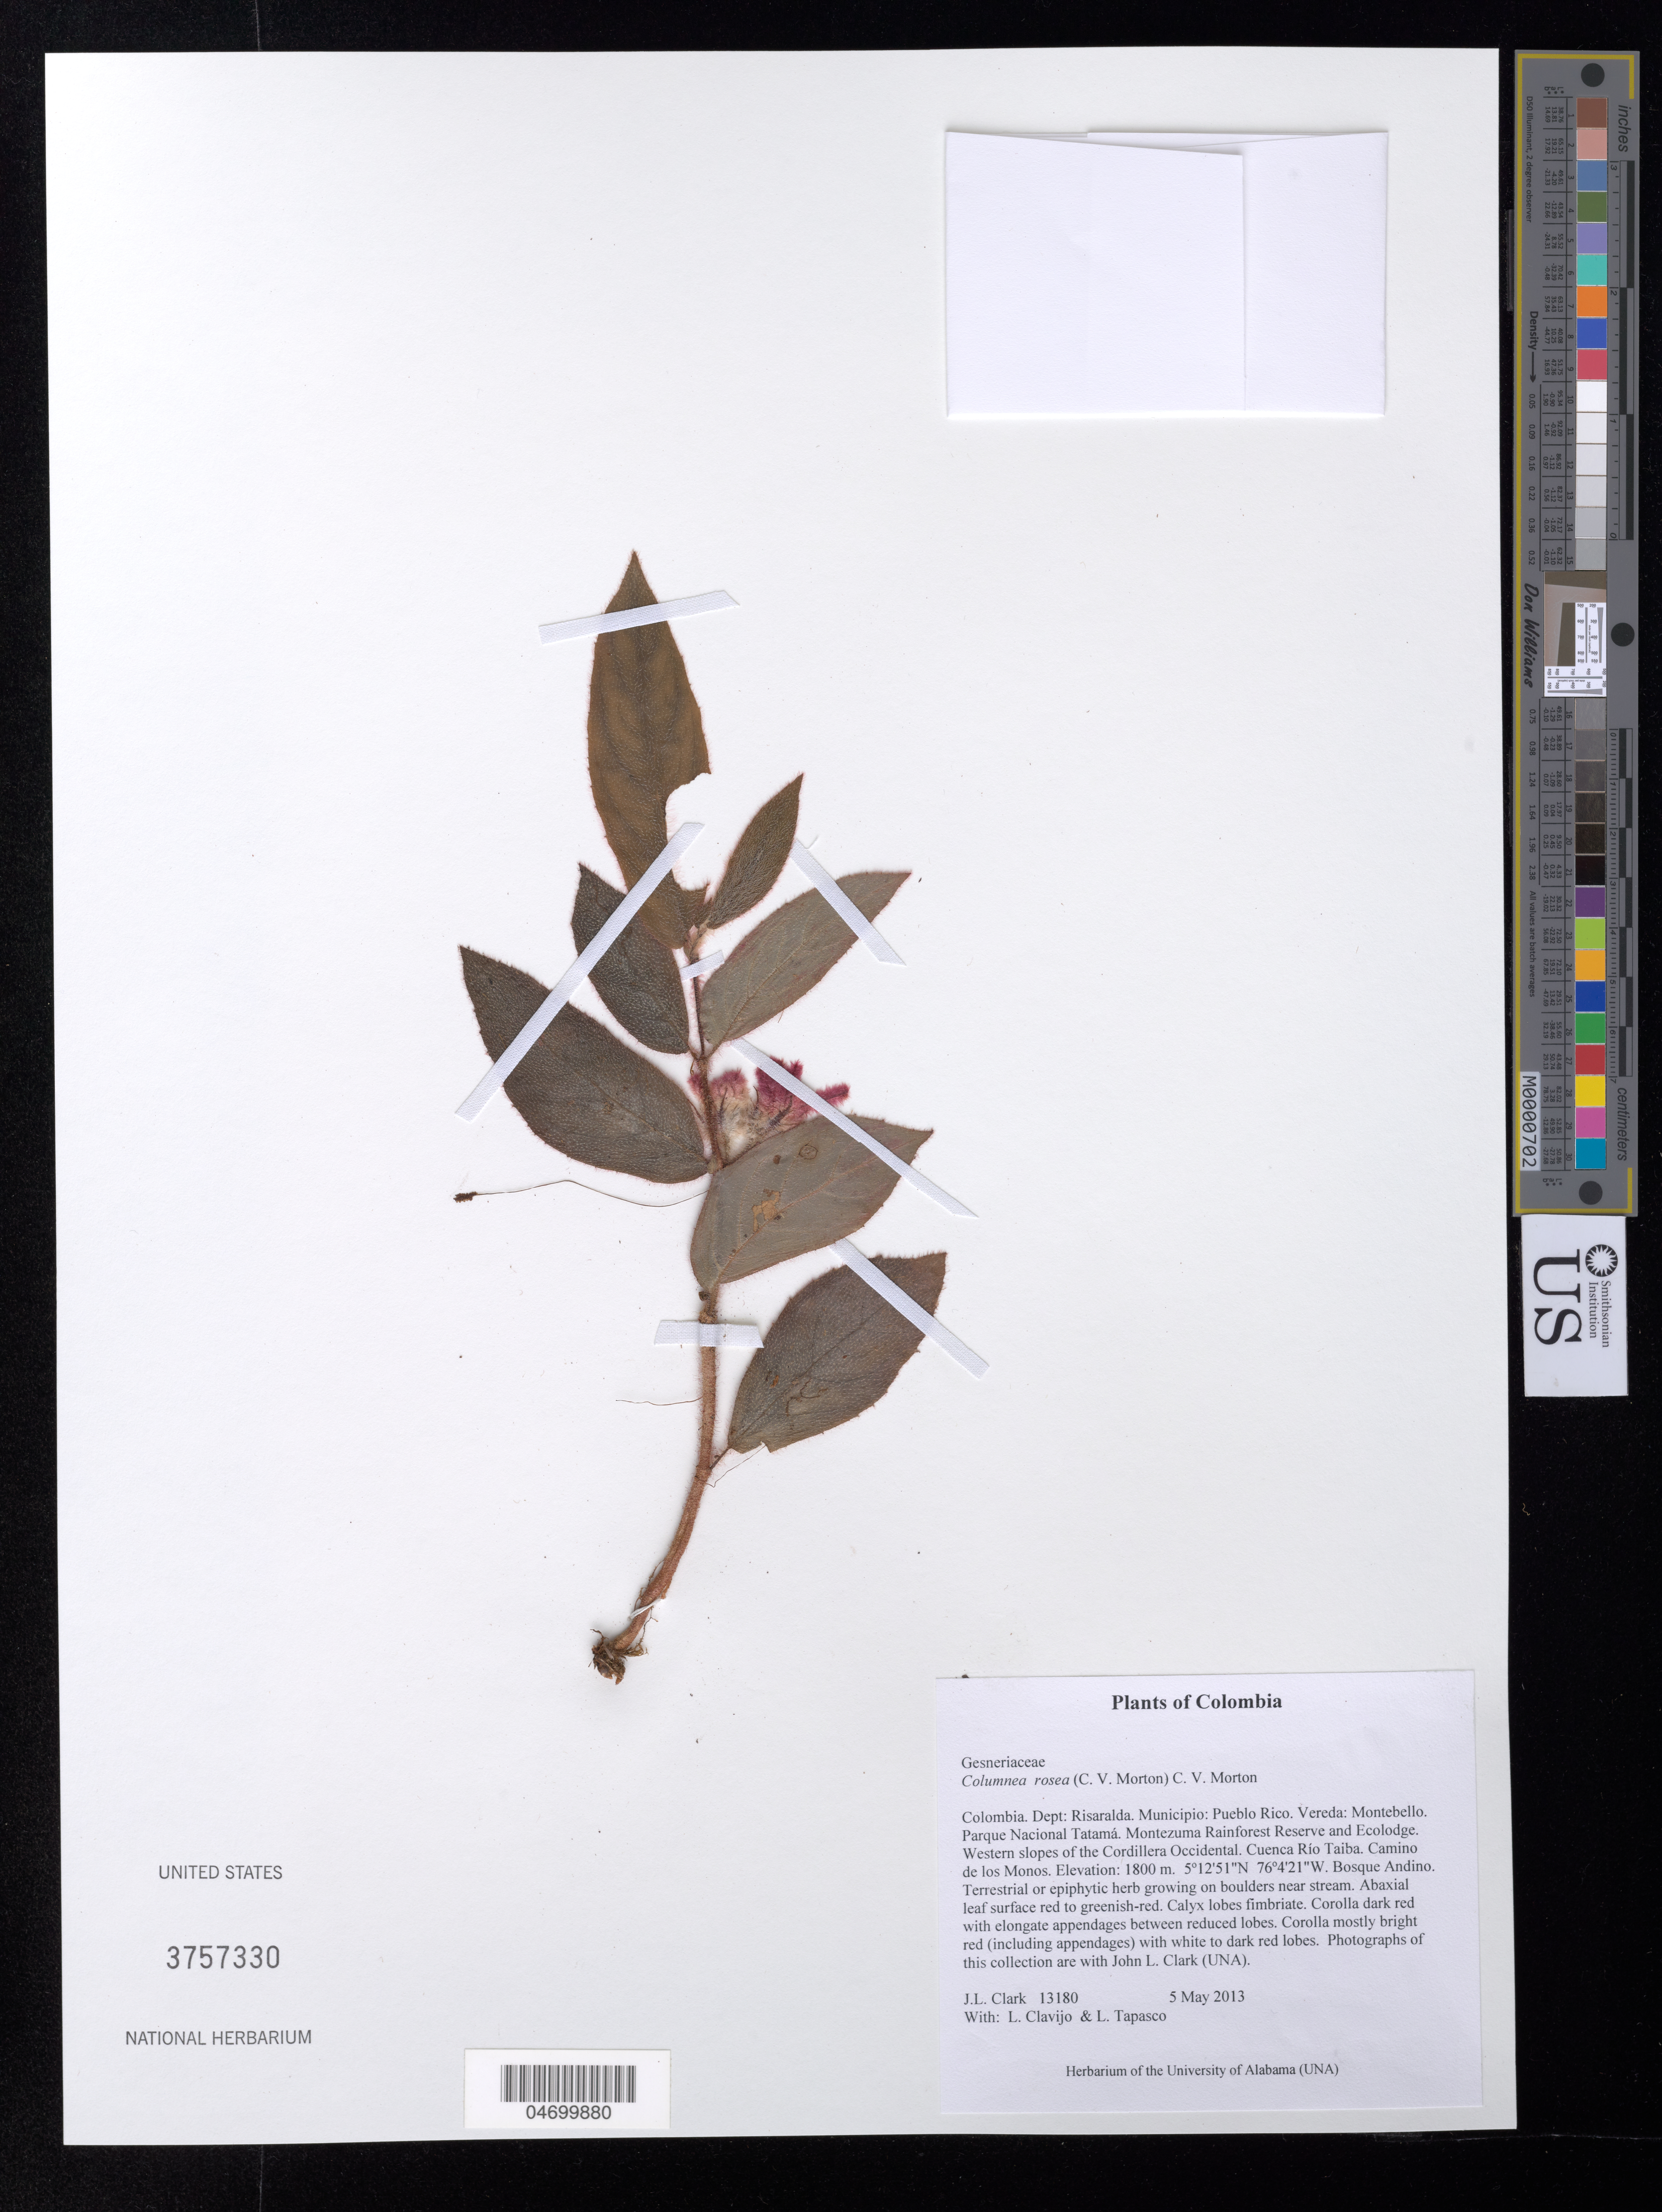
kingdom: Plantae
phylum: Tracheophyta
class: Magnoliopsida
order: Lamiales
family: Gesneriaceae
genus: Columnea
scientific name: Columnea rosea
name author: (C.V. Morton) C.V. Morton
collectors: J. L. Clark, L. Clavijo & D. Olstein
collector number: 13180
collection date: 2013-05-05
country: Colombia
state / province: Risaralda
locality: Dept: Risaralda. Municipio: Pueblo Rico. Vereda: Montebello. Parque Nacional Tatamá. Montezuma Rainforest Reserve and Ecolodge. Western slopes of the Cordillera Occidental. Cuenca Río Taiba. Camino de los Monos.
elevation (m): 1800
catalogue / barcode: US 3757330